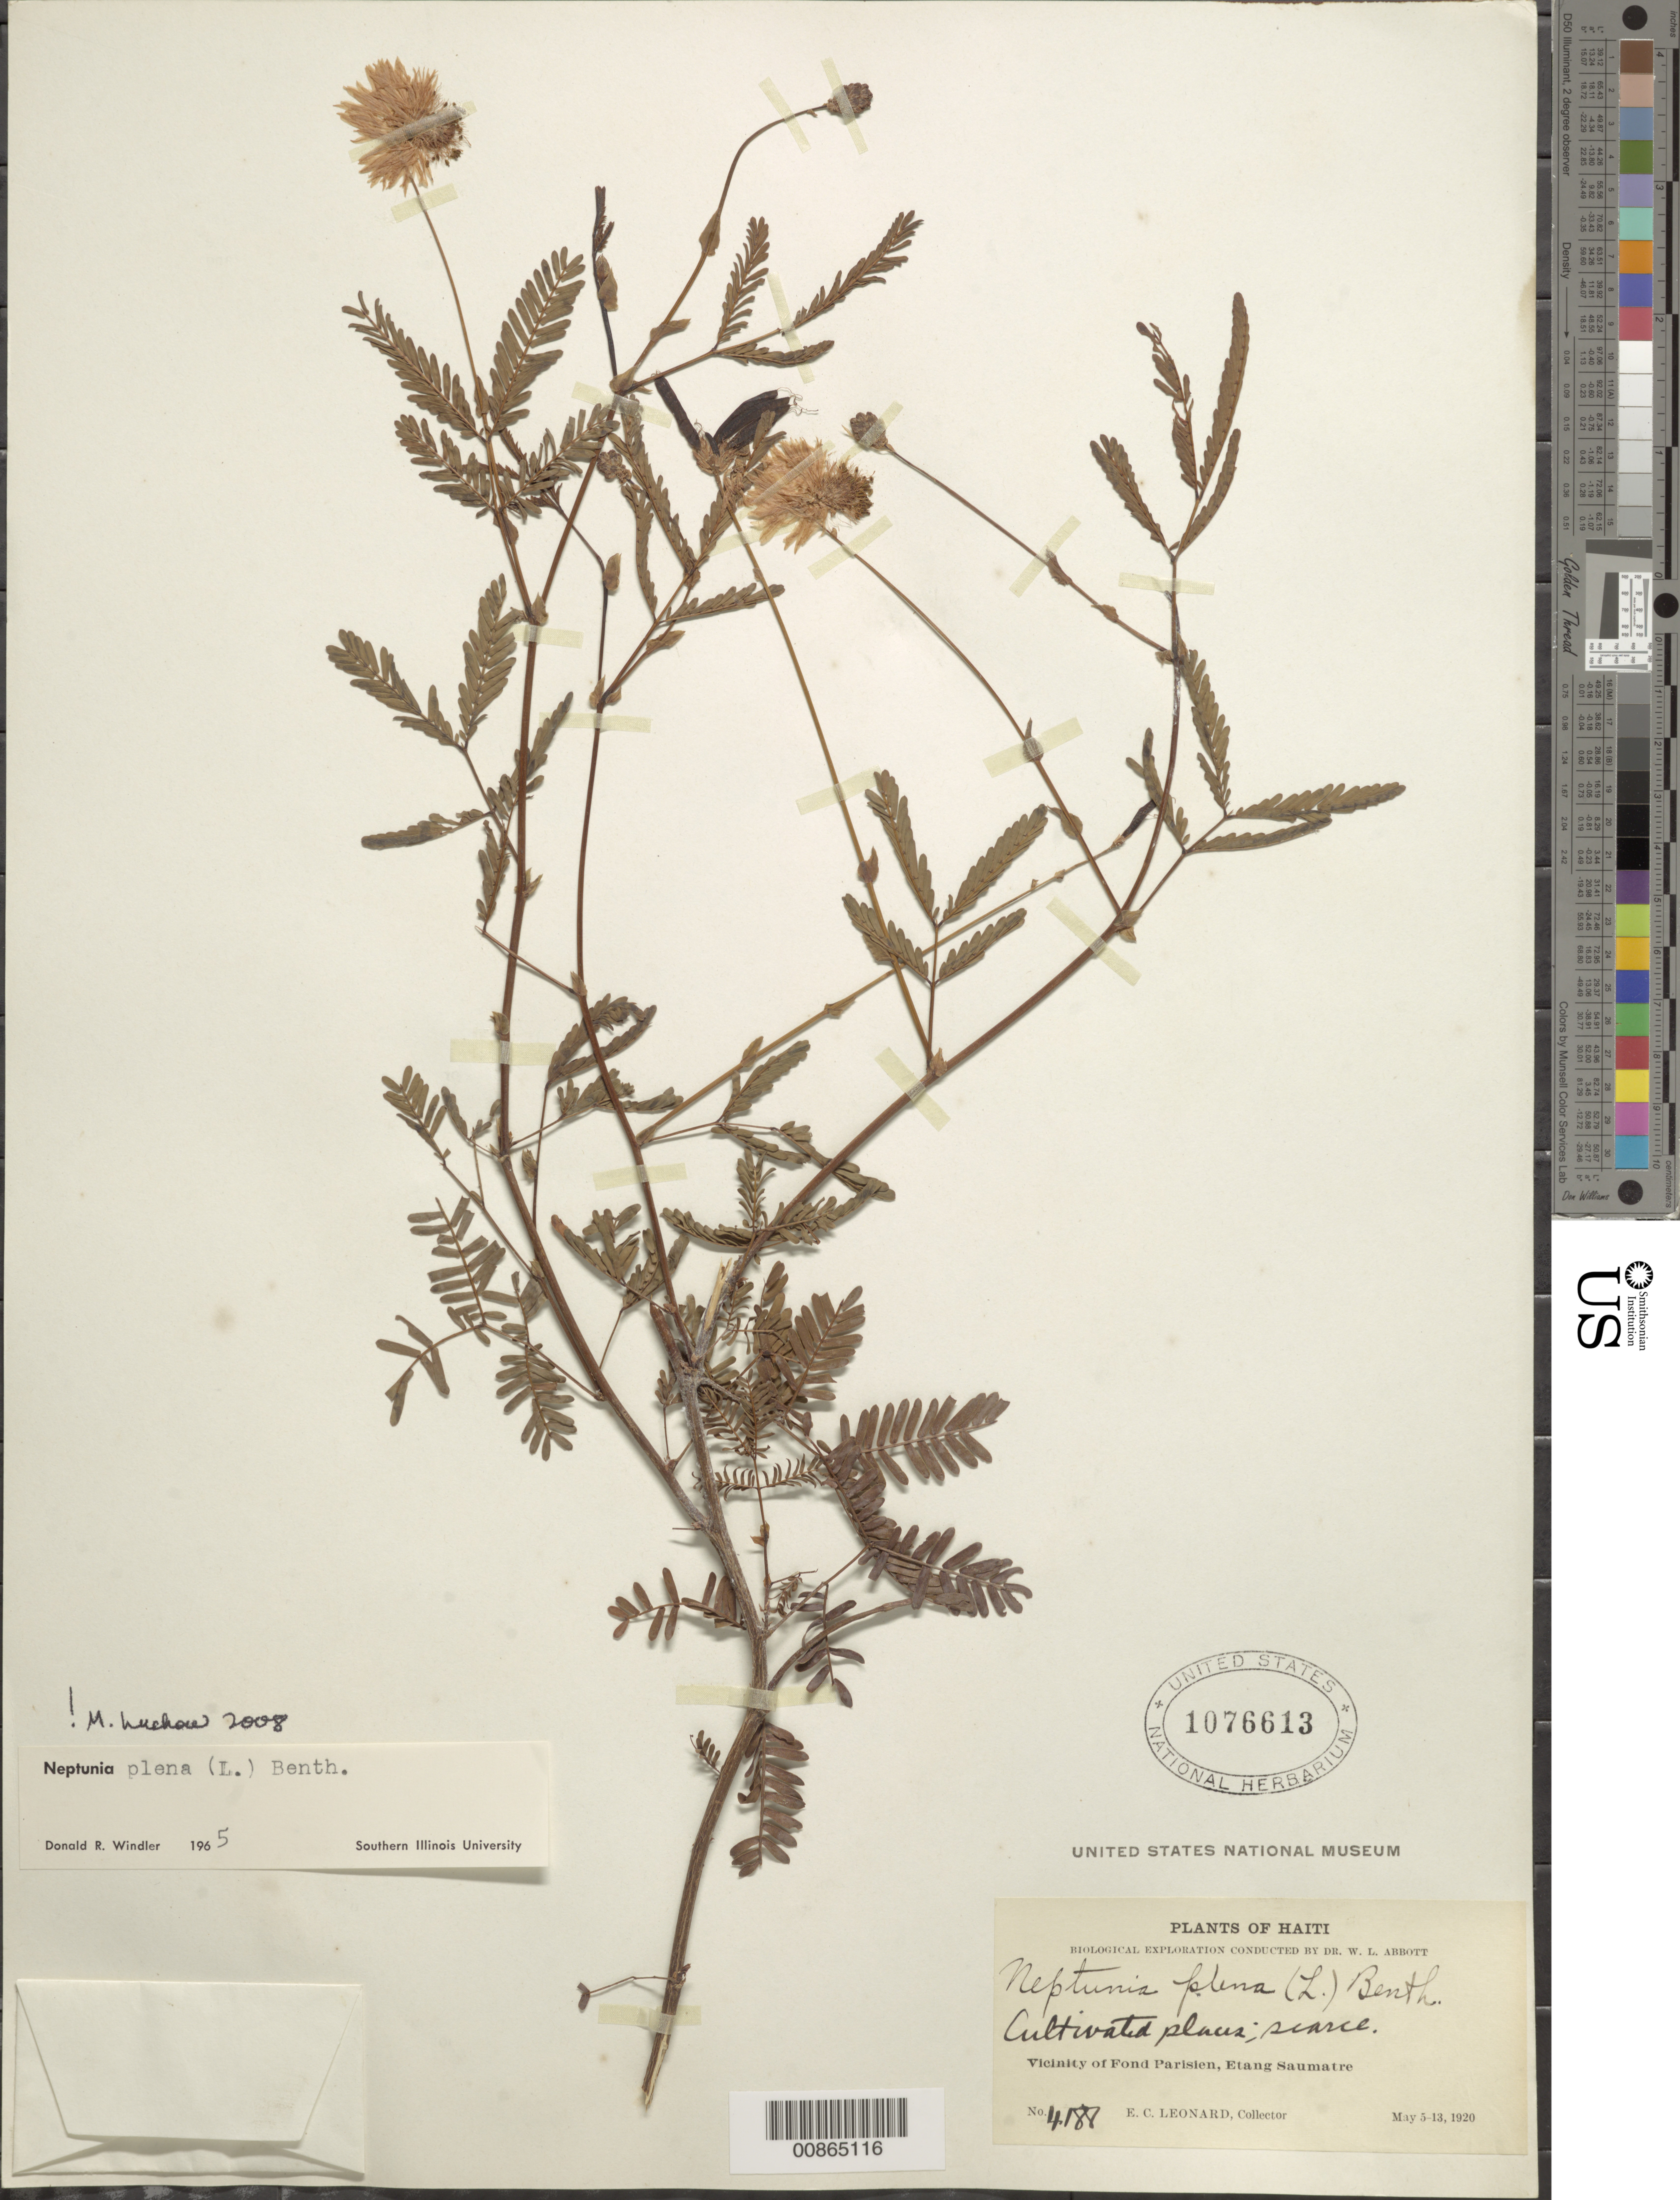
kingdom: Plantae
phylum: Tracheophyta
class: Magnoliopsida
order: Fabales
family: Fabaceae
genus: Neptunia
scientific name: Neptunia plena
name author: (L.) Benth.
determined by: Windler, D. R.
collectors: E. C. Leonard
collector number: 4188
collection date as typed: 05 May 1920 to 13 May 1920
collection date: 1920-05-05/1920-05-13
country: Haiti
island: Hispaniola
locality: Vicinity of Fond Parisien, Etang Saumatre.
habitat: Cultivated places.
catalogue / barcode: US 1076613